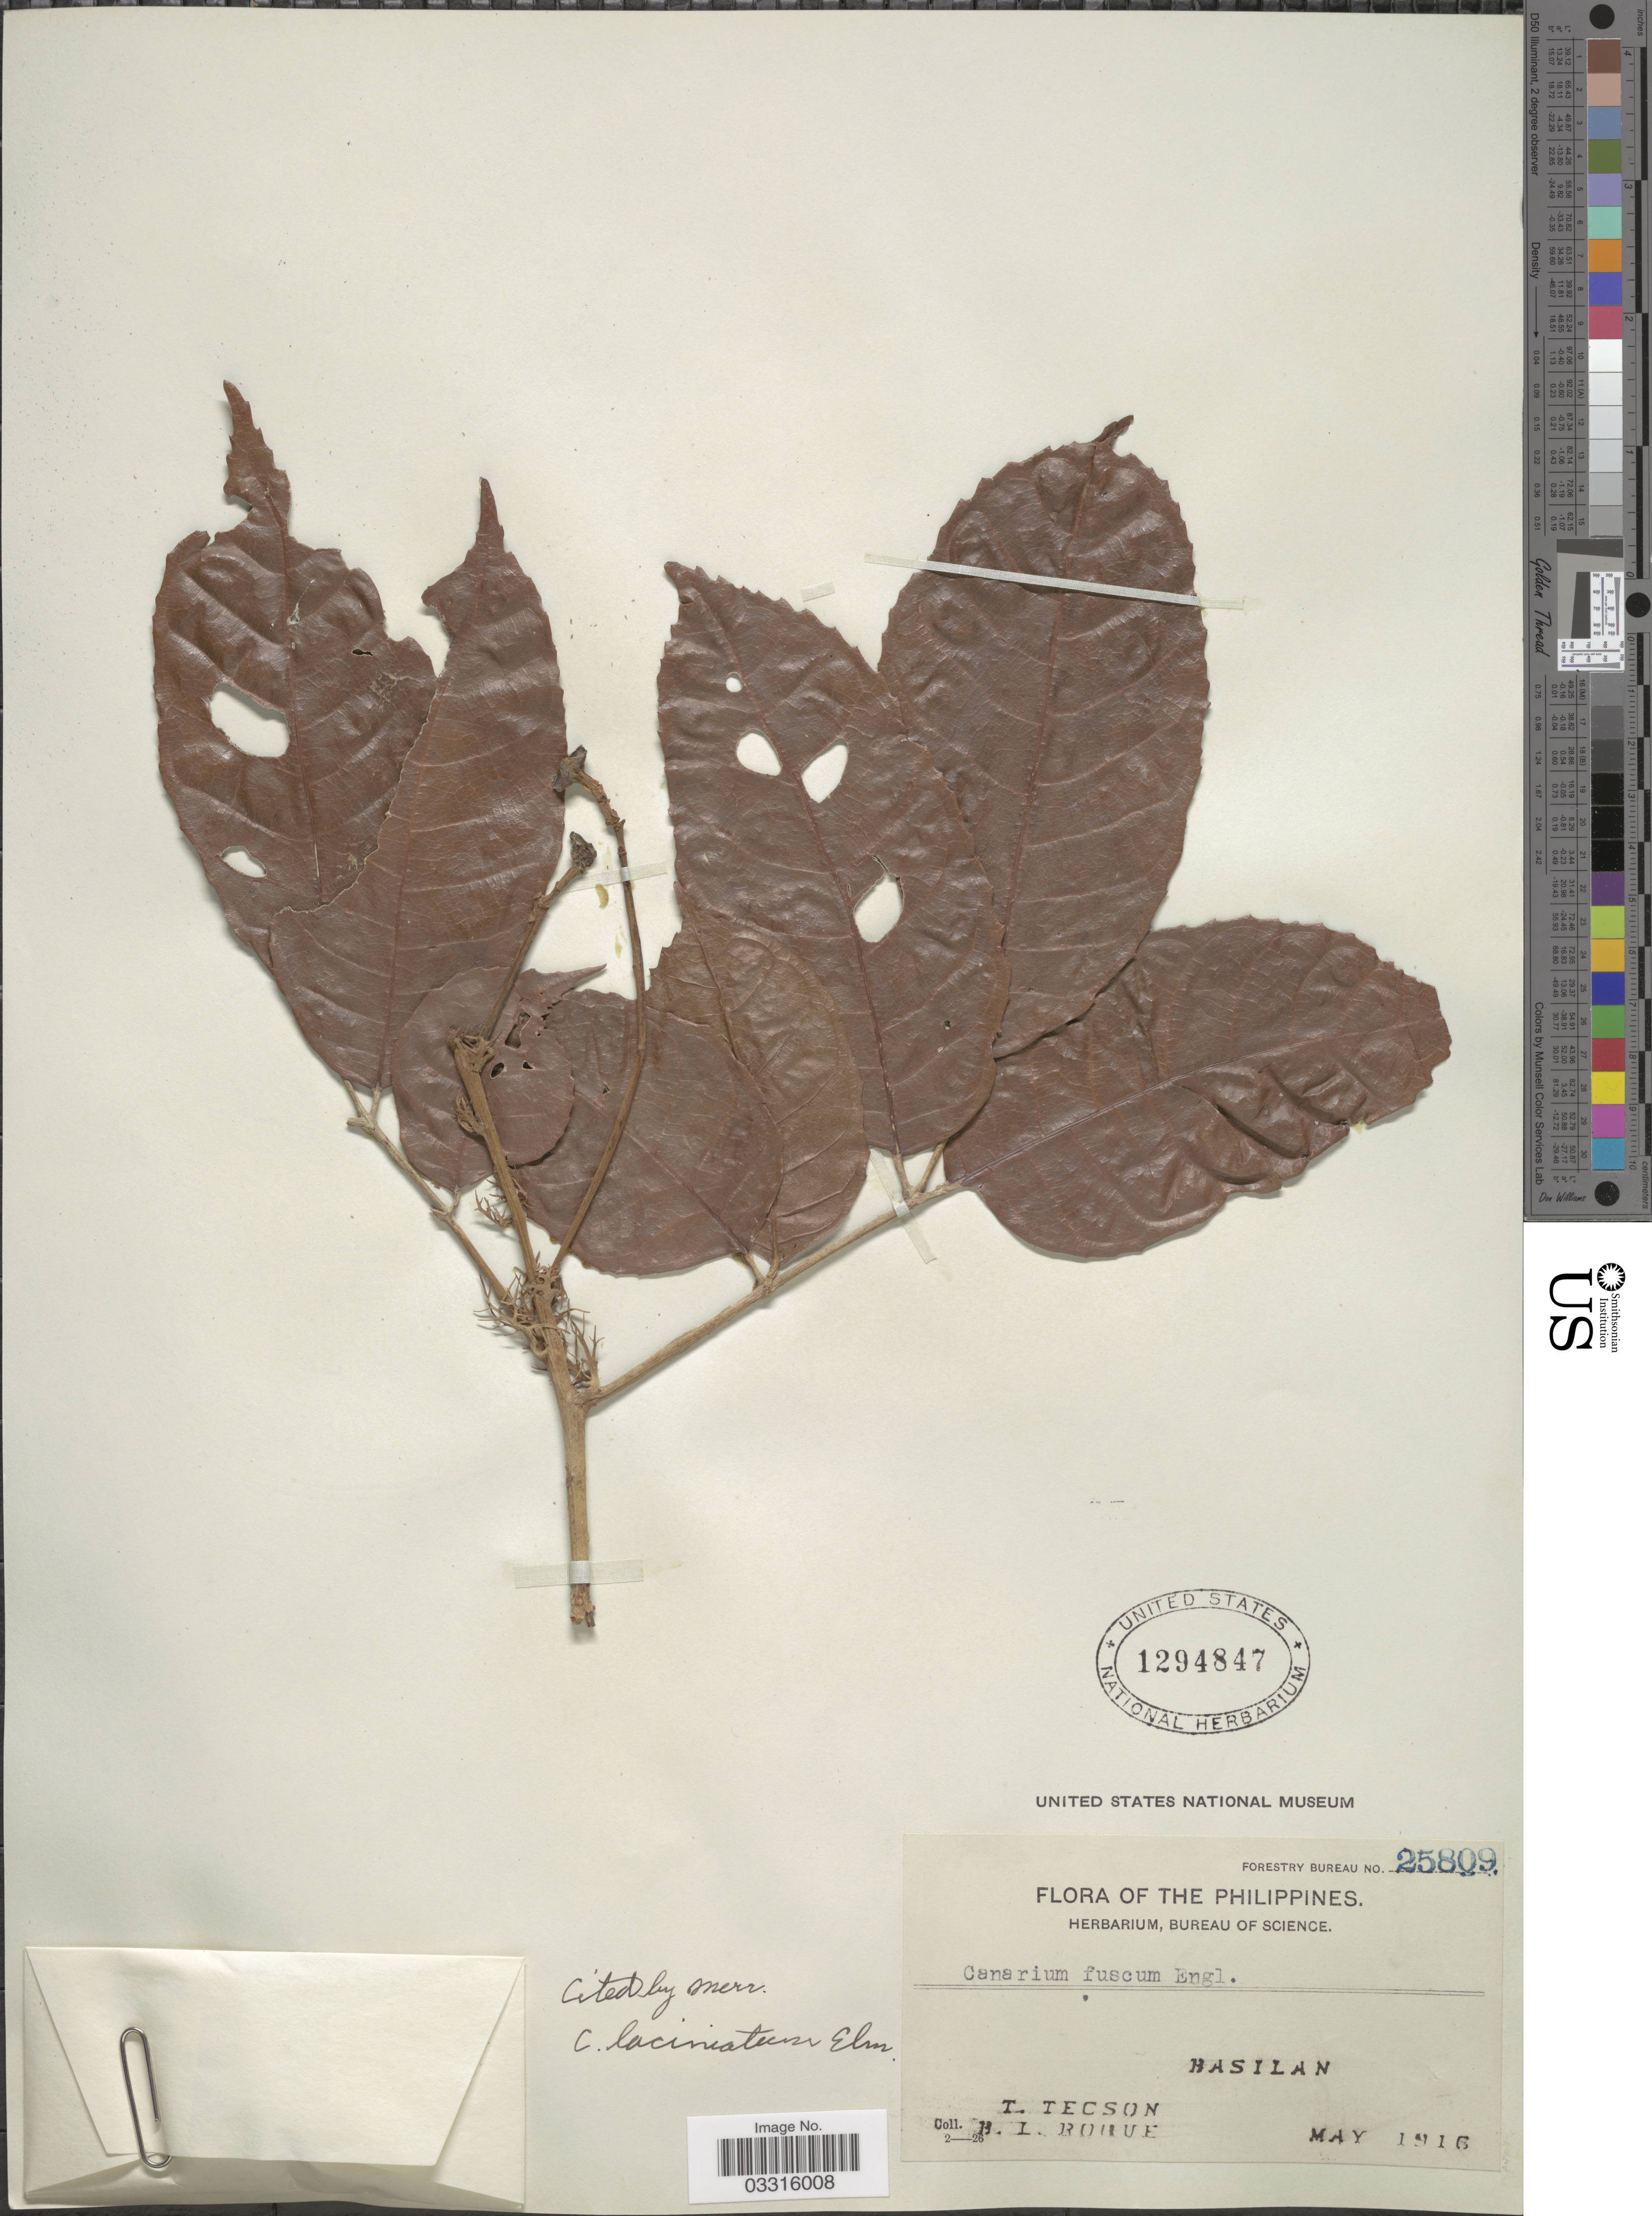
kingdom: Plantae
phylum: Tracheophyta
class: Magnoliopsida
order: Sapindales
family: Burseraceae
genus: Canarium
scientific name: Canarium denticulatum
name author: Blume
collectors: T. Tecson & B. Roque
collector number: Forestry Bureau 25809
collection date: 1916-05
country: Philippines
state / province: Muslim Mindanao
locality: Basilan.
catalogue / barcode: US 1294847